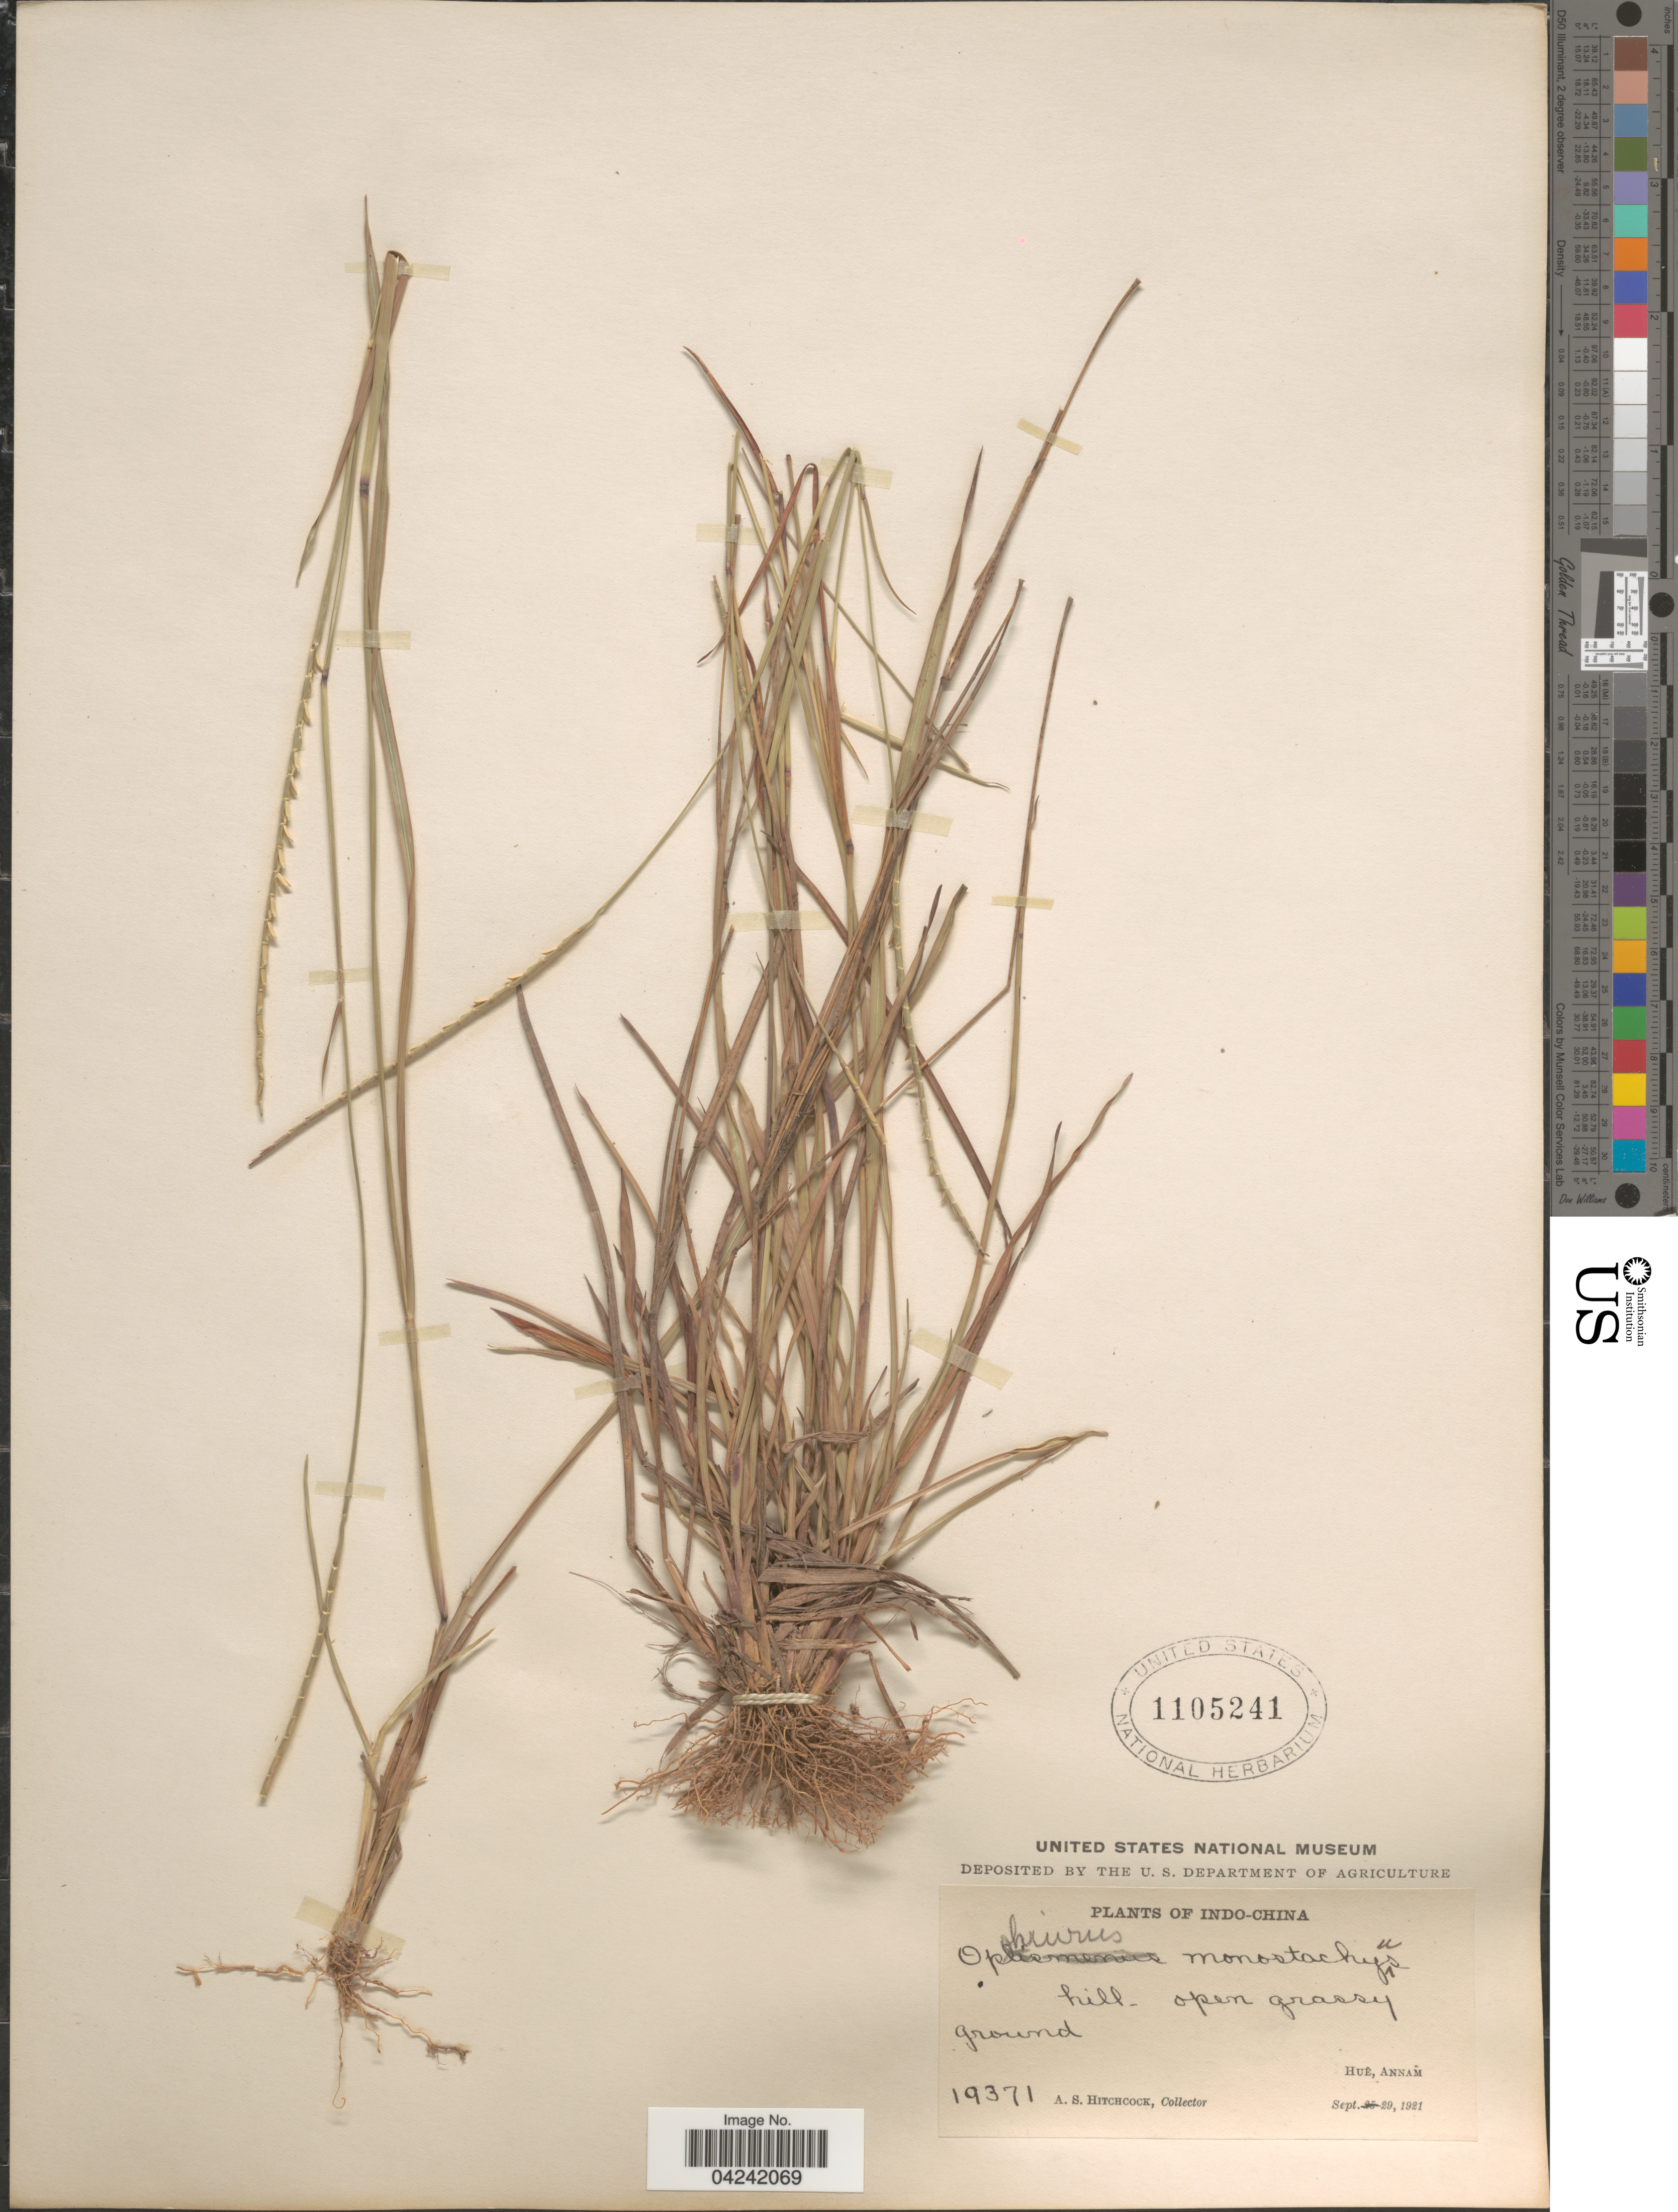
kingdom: Plantae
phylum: Tracheophyta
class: Liliopsida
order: Poales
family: Poaceae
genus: Mnesithea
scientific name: Mnesithea laevis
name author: (Retz.) Kunth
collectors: A. S. Hitchcock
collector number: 19371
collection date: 1921-09-29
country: Vietnam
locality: Huê, Annam.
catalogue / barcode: US 1105241